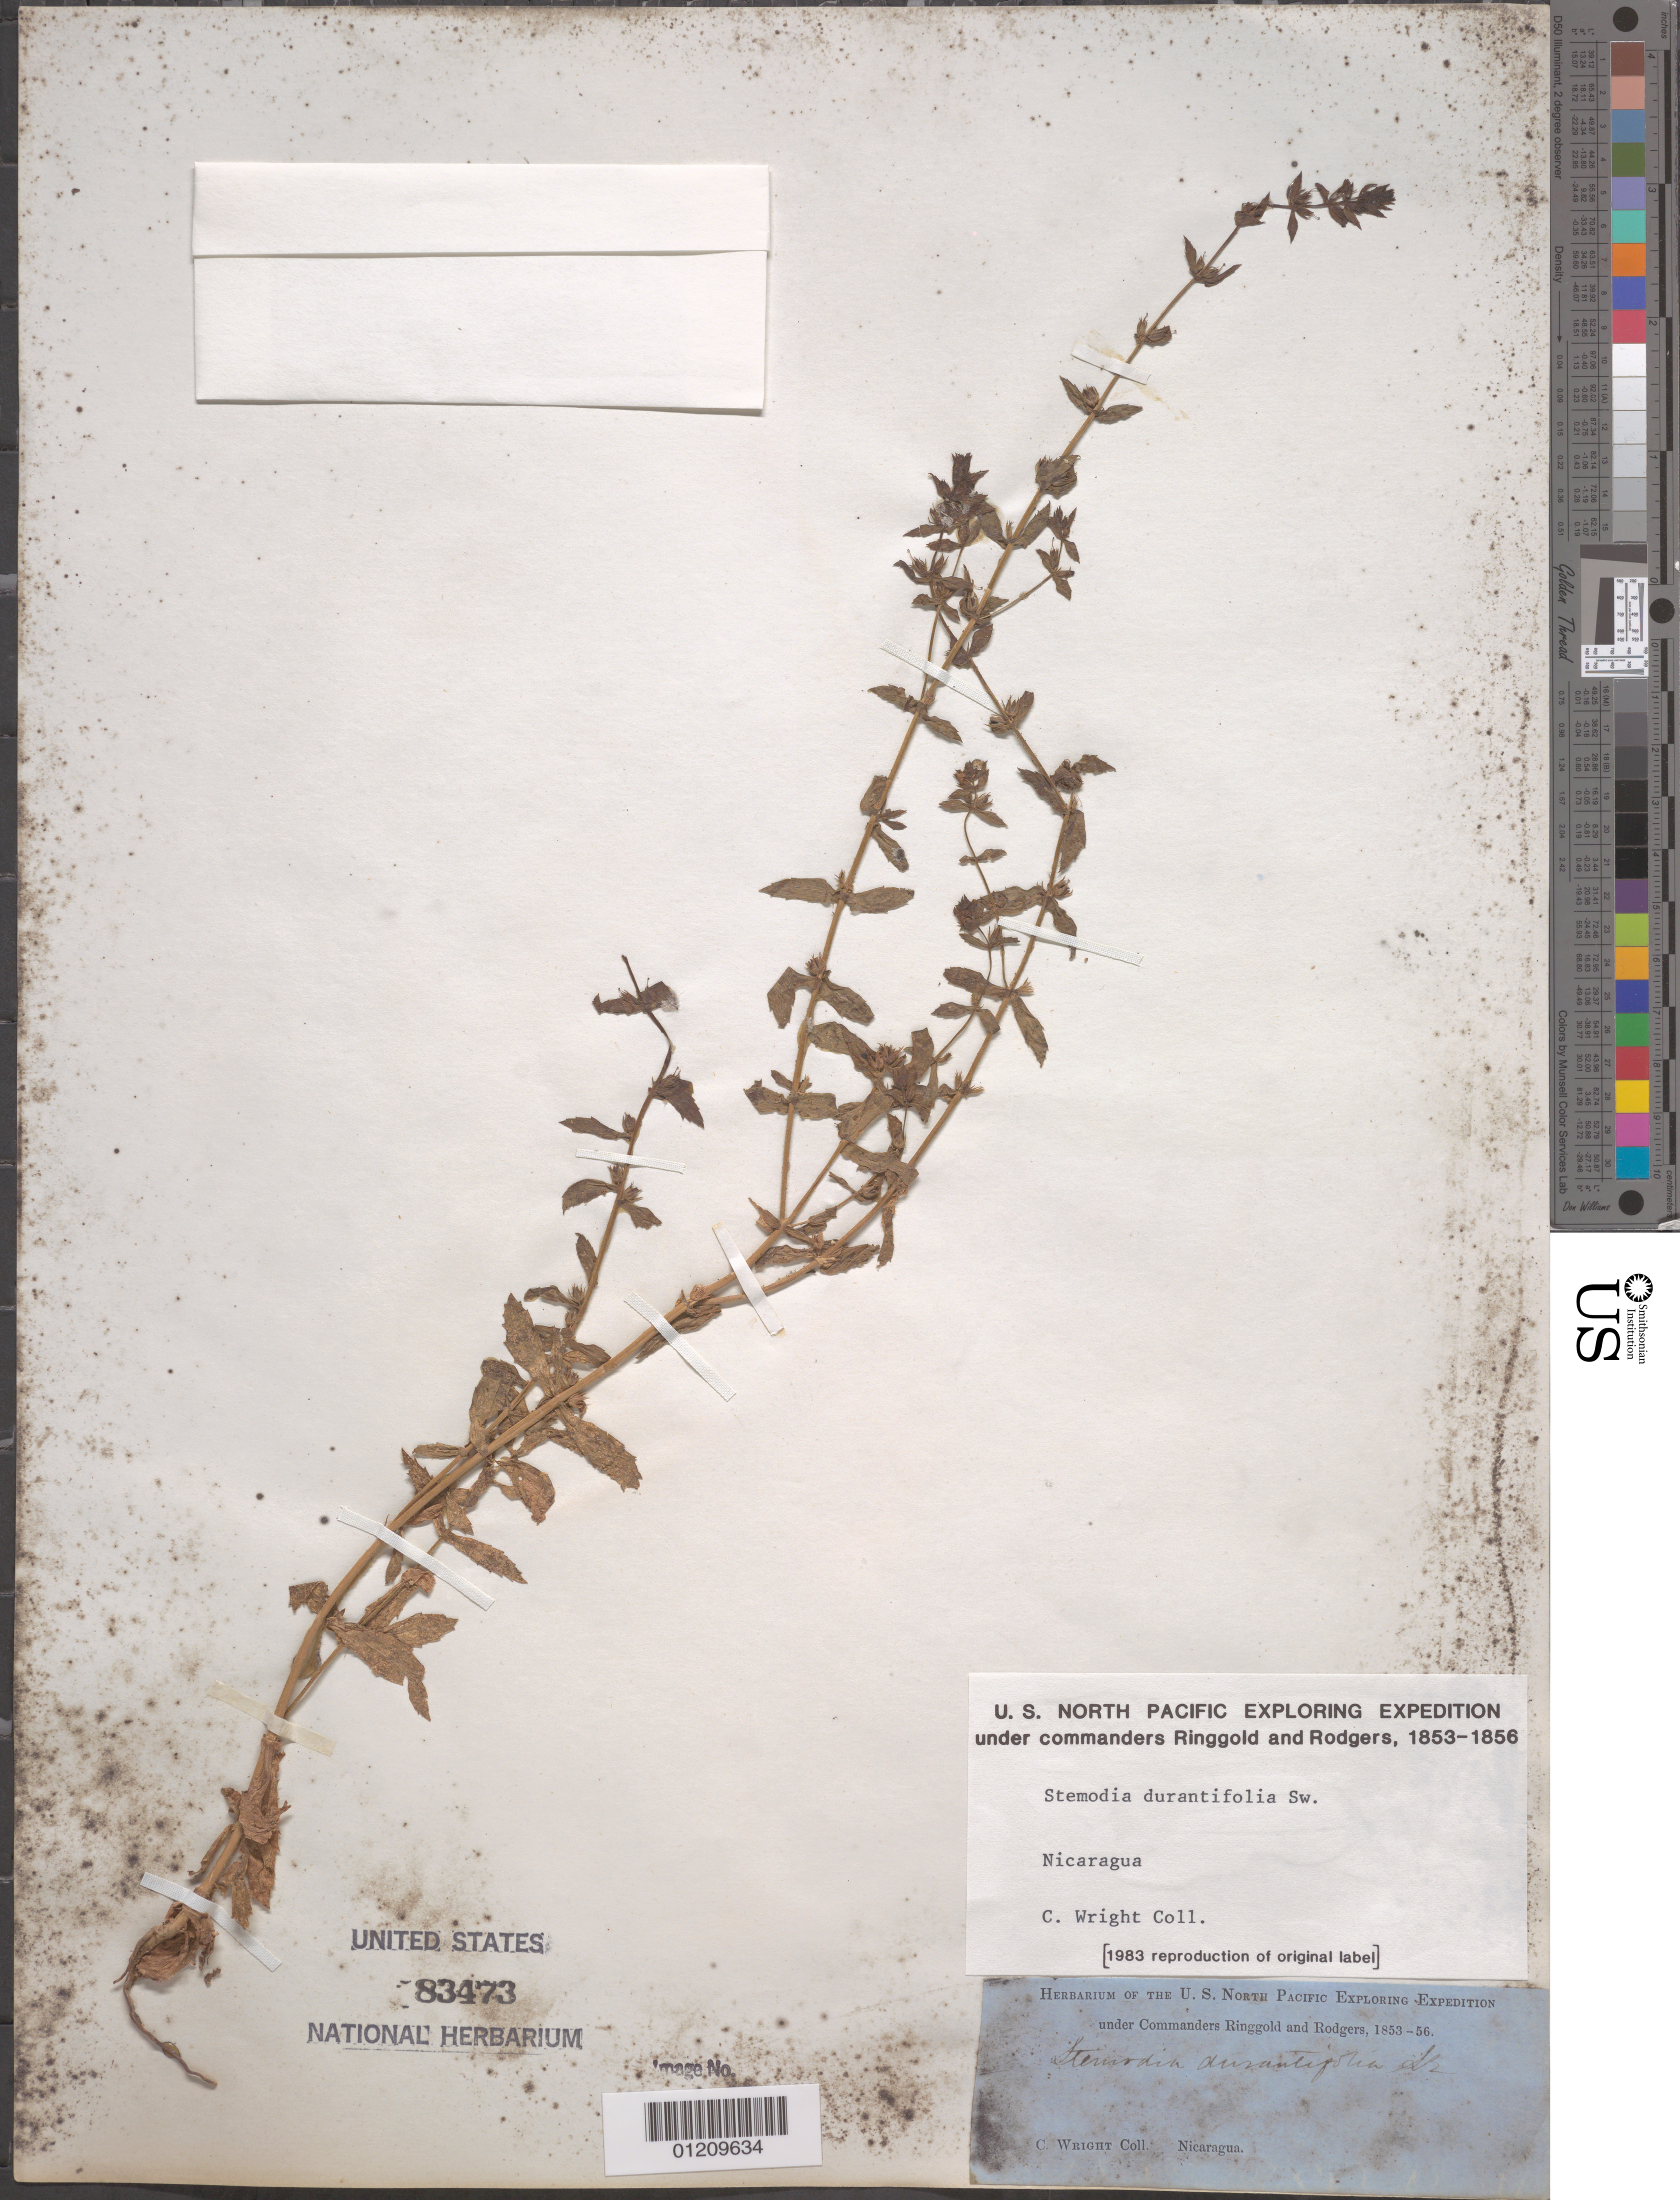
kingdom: Plantae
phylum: Tracheophyta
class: Magnoliopsida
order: Lamiales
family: Plantaginaceae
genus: Stemodia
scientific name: Stemodia durantifolia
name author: (L.) Sw.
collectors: C. Wright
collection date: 1853/1856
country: Nicaragua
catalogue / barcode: US 83473